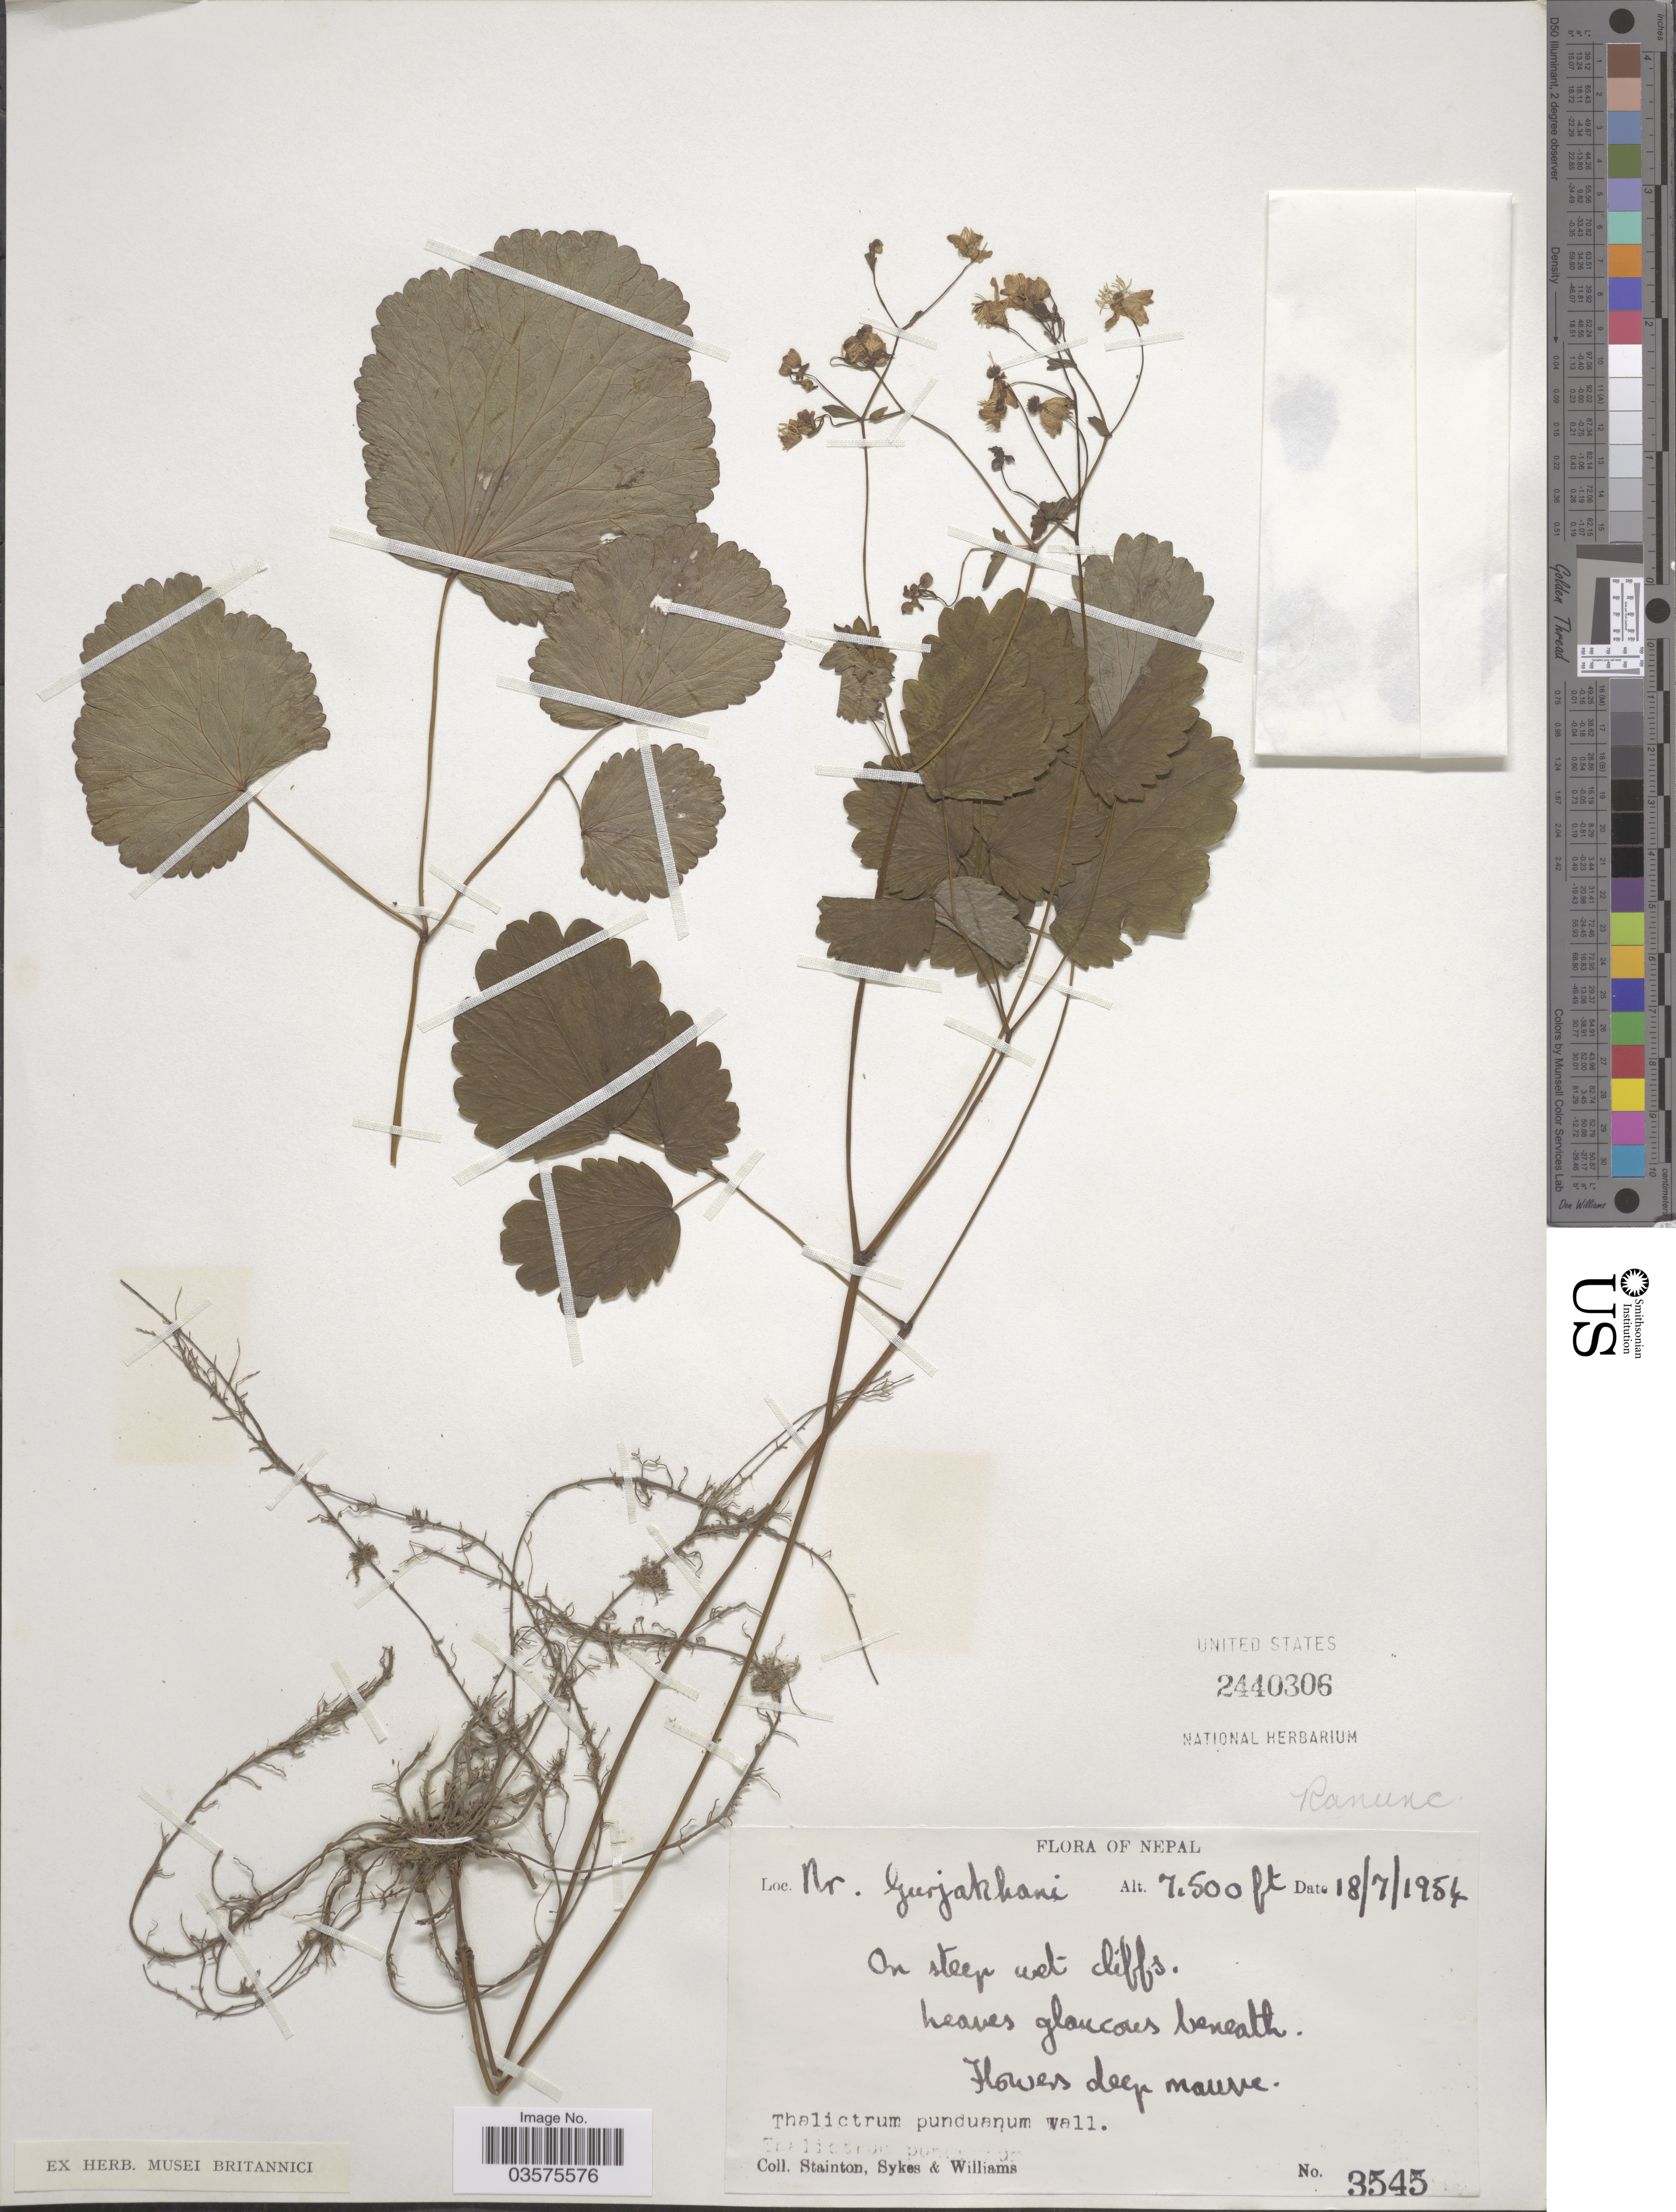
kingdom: Plantae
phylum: Tracheophyta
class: Magnoliopsida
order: Ranunculales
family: Ranunculaceae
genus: Thalictrum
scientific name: Thalictrum punduanum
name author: Wall.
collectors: -. Stainton, Sykes, -- & -- Williams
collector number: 3545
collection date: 1954-07-18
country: Nepal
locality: Nr. Gurjakkani.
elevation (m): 2286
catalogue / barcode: US 2440306